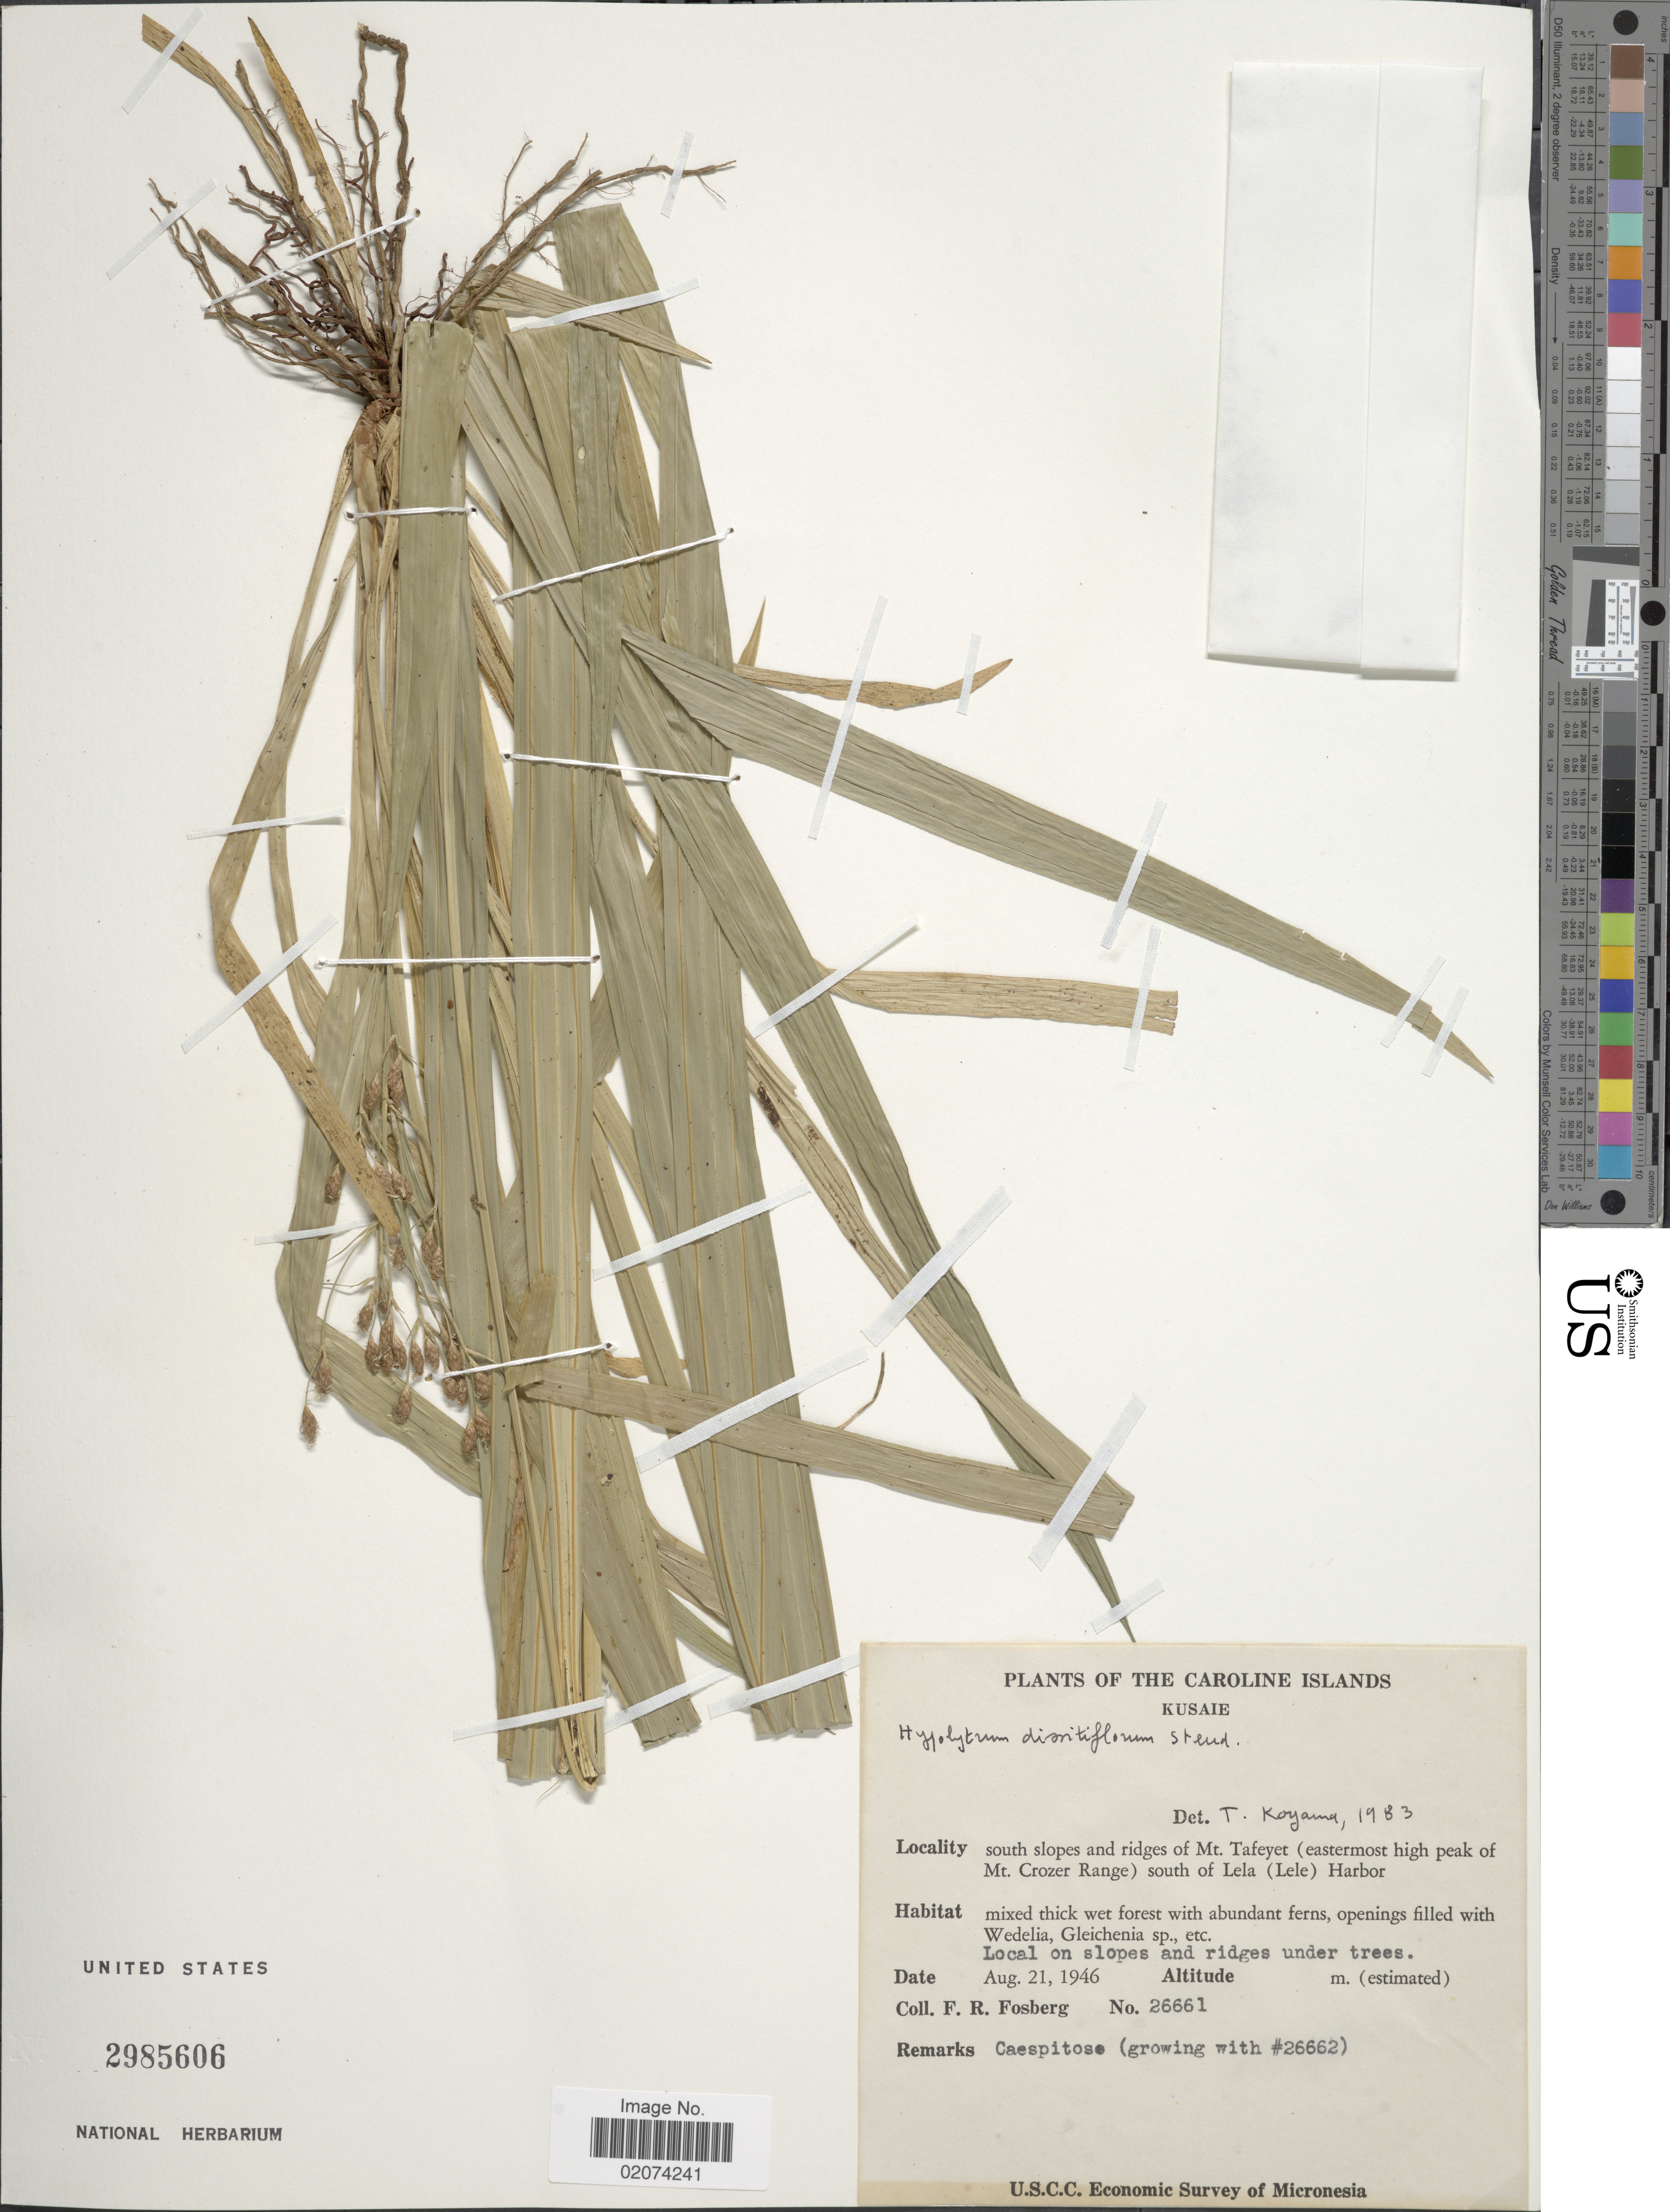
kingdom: Plantae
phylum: Tracheophyta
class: Liliopsida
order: Poales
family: Cyperaceae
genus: Hypolytrum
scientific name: Hypolytrum dissitiflorum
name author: Steud.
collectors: F. R. Fosberg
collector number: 26661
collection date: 1946-08-21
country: Micronesia, Federated States of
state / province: Kosrae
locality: The Caroline Islands, Kusaie, south slopes and ridges of Mt. Tafeyet ((eastermost high peak of Mt. Crozer Range) South of Lela ( Lele) Harbor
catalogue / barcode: US 2985606